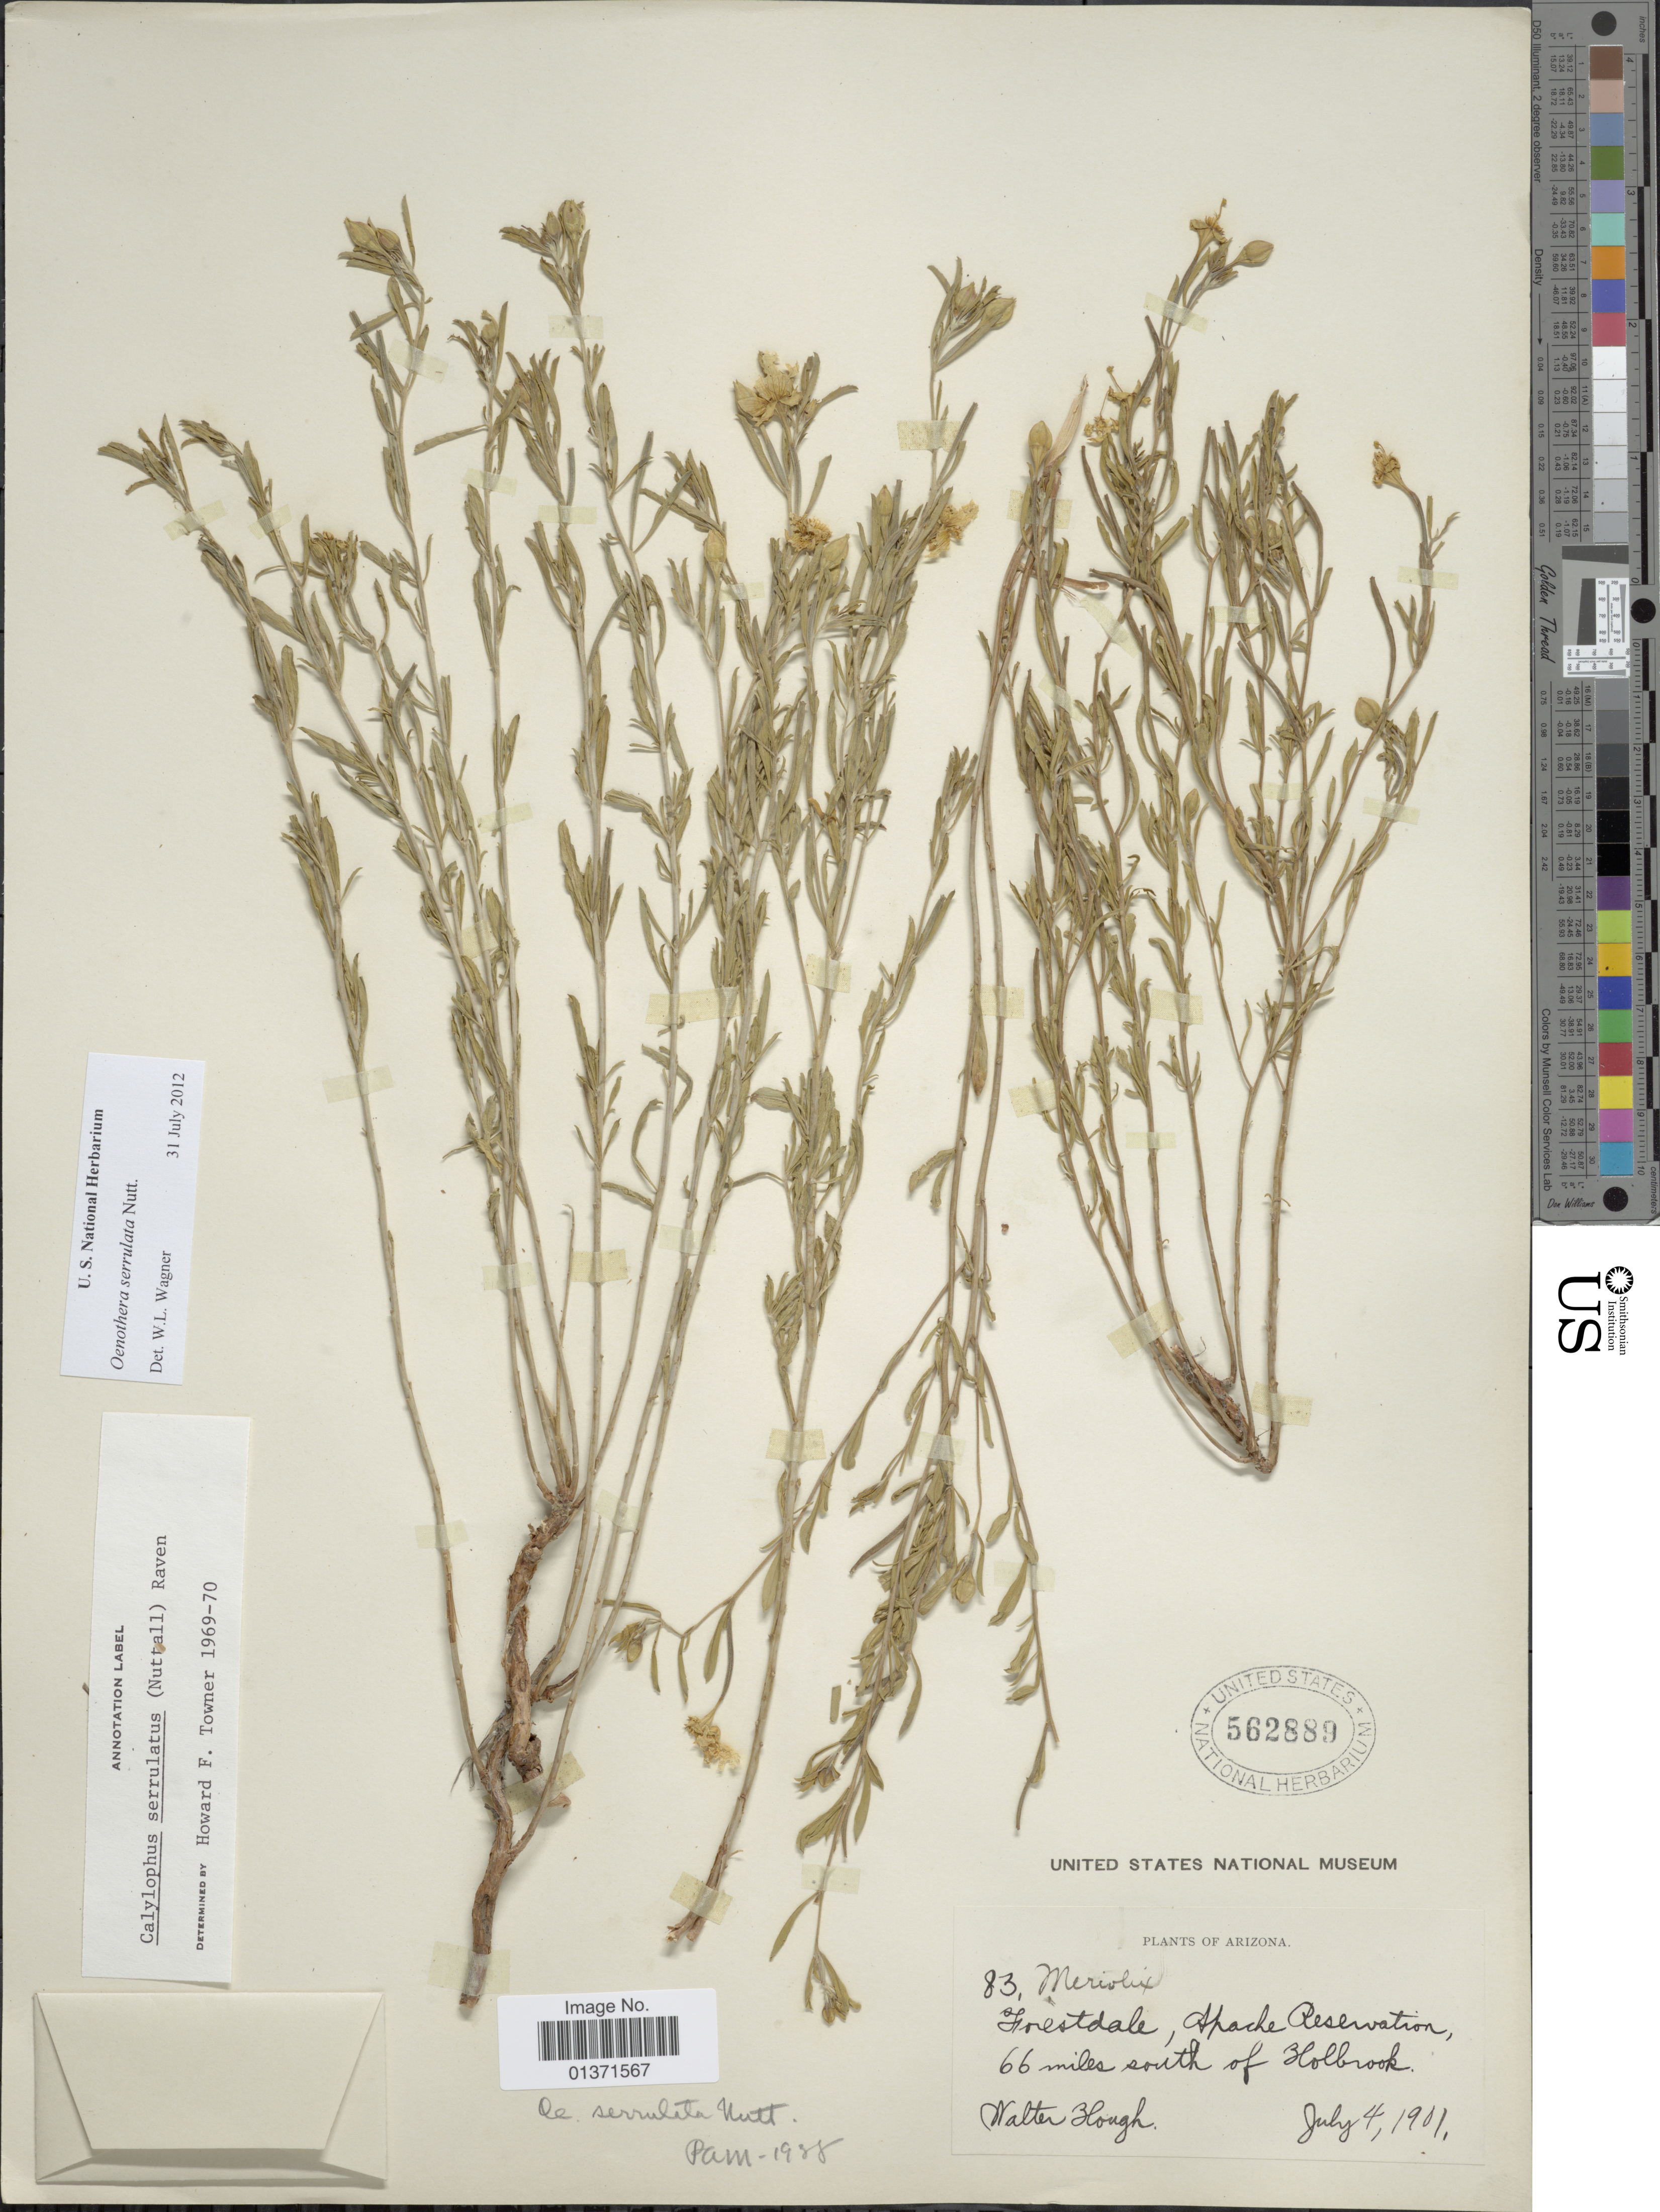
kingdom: Plantae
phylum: Tracheophyta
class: Magnoliopsida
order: Myrtales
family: Onagraceae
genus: Oenothera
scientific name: Oenothera serrulata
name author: Nutt.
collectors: W. Hough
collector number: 83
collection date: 1901-07-04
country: United States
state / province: Arizona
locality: Forestdale, Apache Reservation, 66 miles south of Holbrook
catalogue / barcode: US 562889